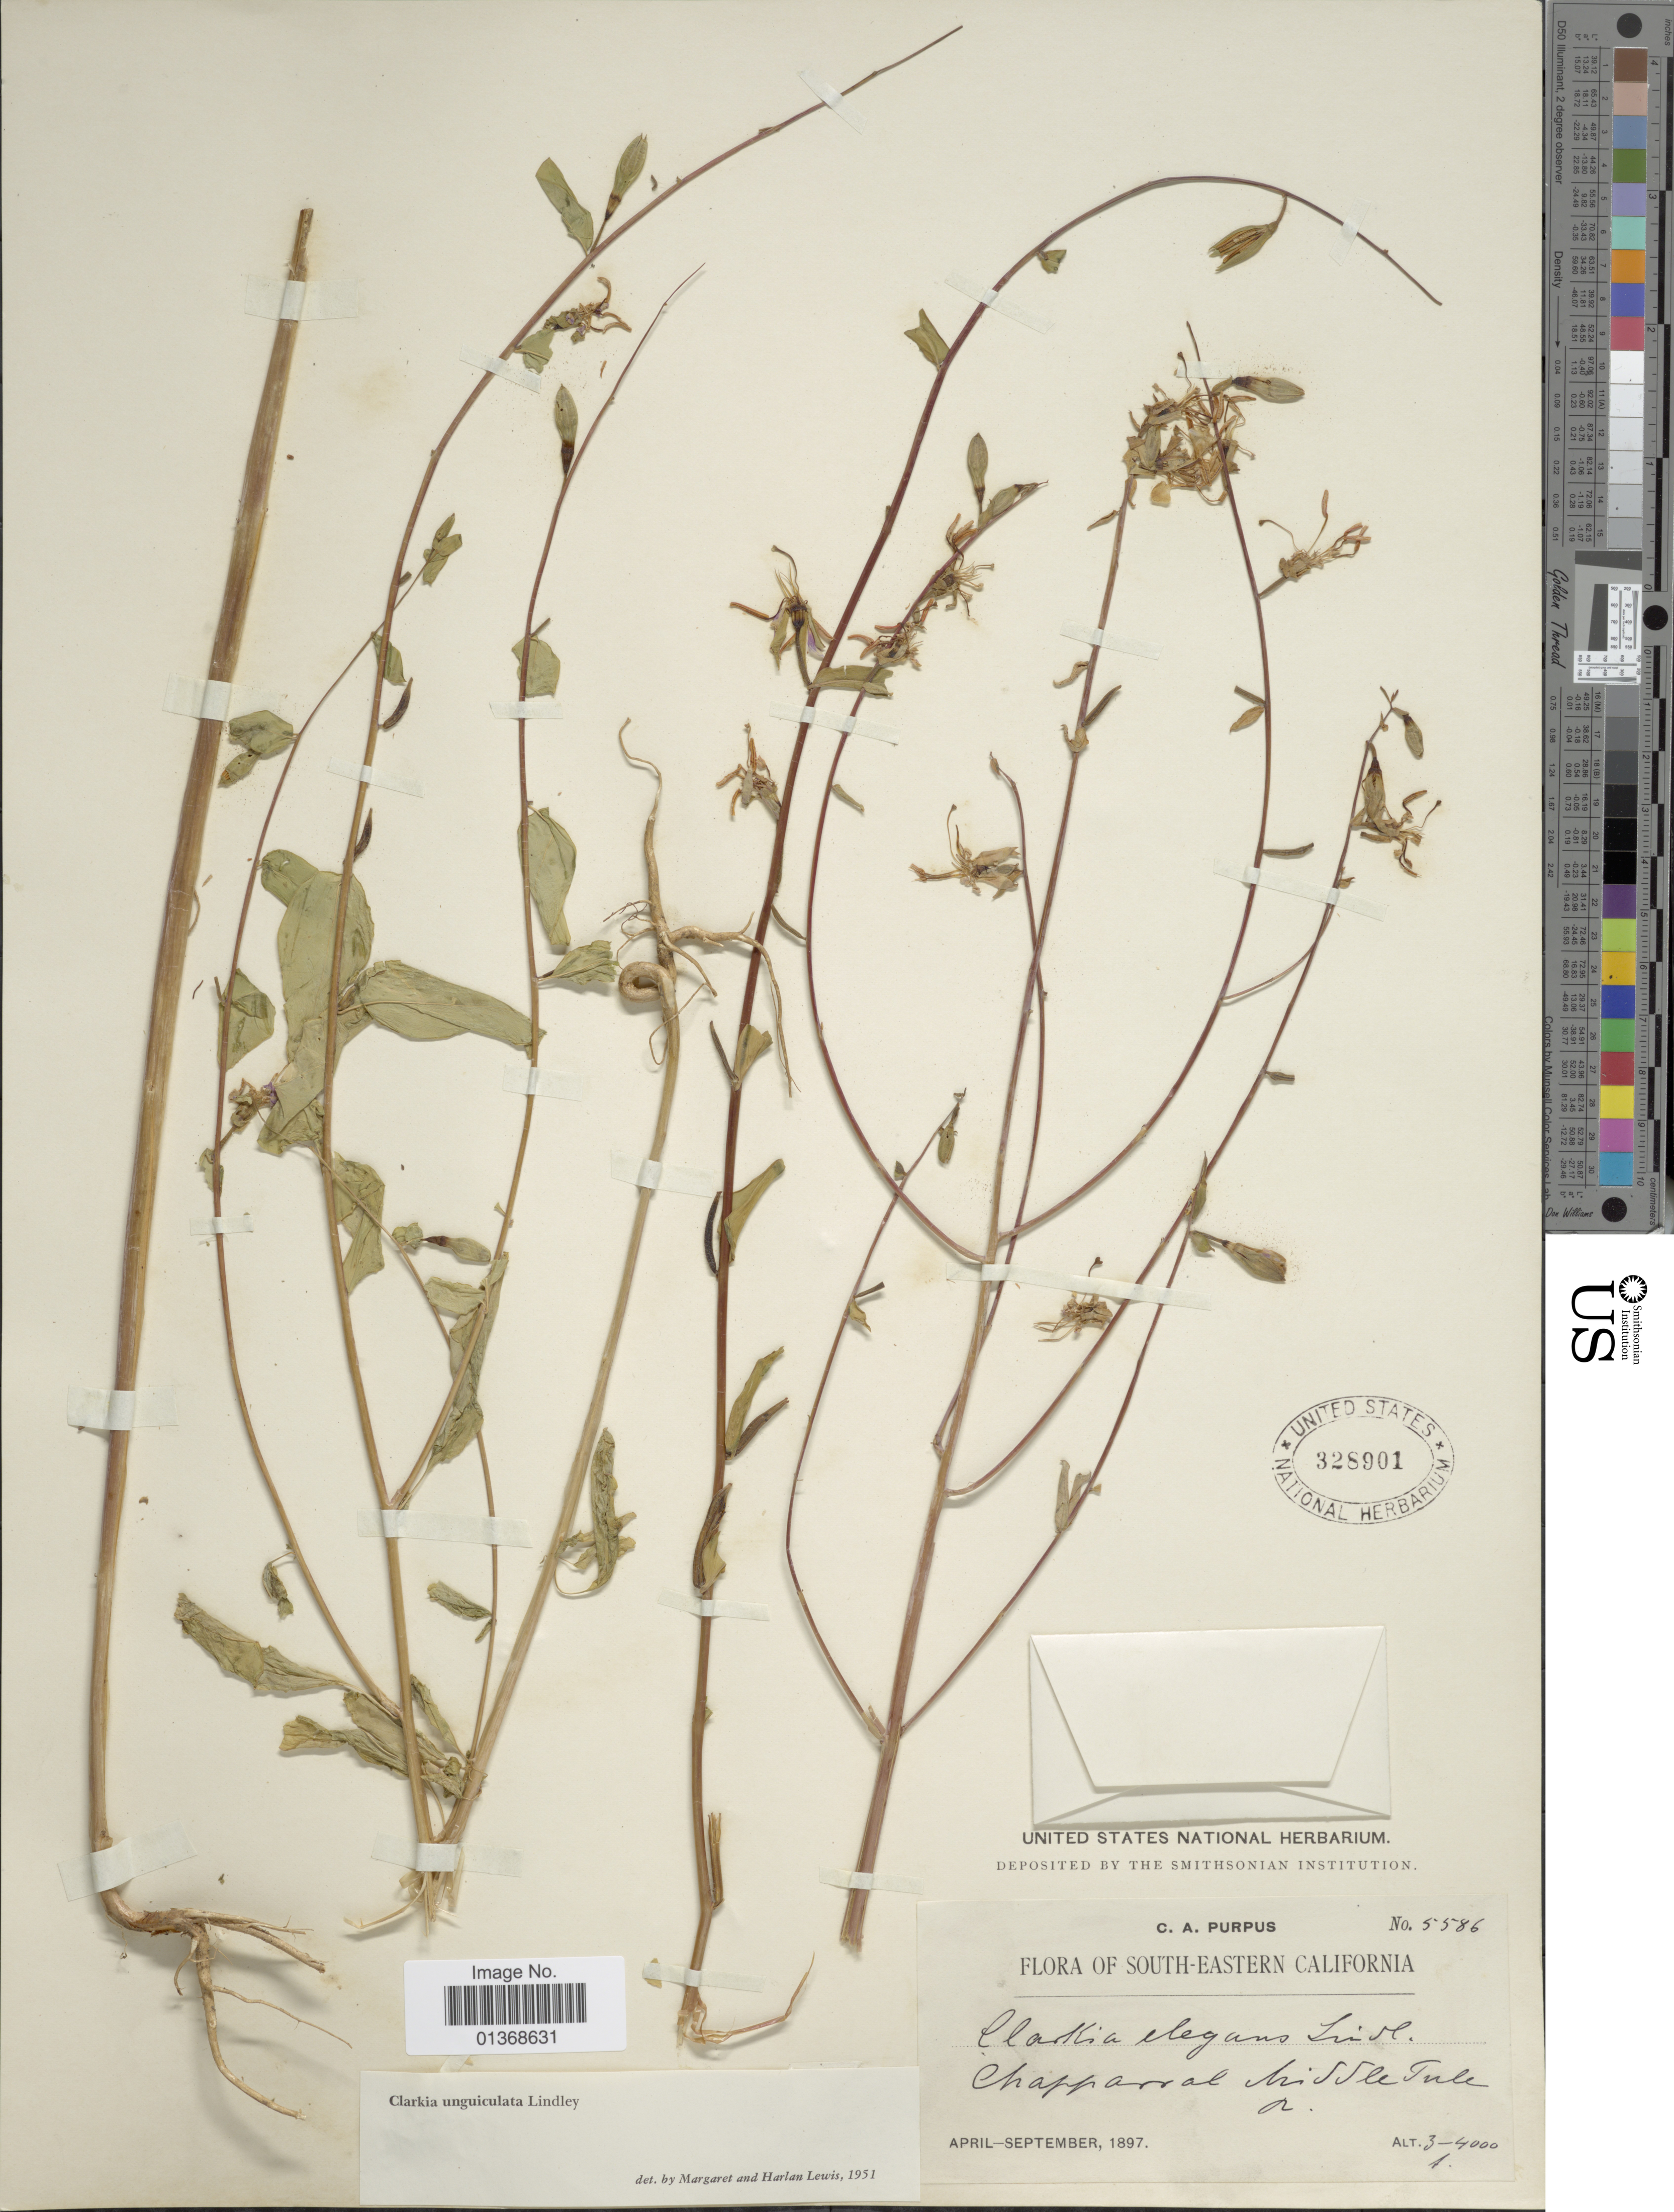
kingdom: Plantae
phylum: Tracheophyta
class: Magnoliopsida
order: Myrtales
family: Onagraceae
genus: Clarkia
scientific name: Clarkia unguiculata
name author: Lindl.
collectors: C. A. Purpus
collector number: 5586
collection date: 1897-04/1897-09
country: United States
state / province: California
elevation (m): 914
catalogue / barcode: US 328901